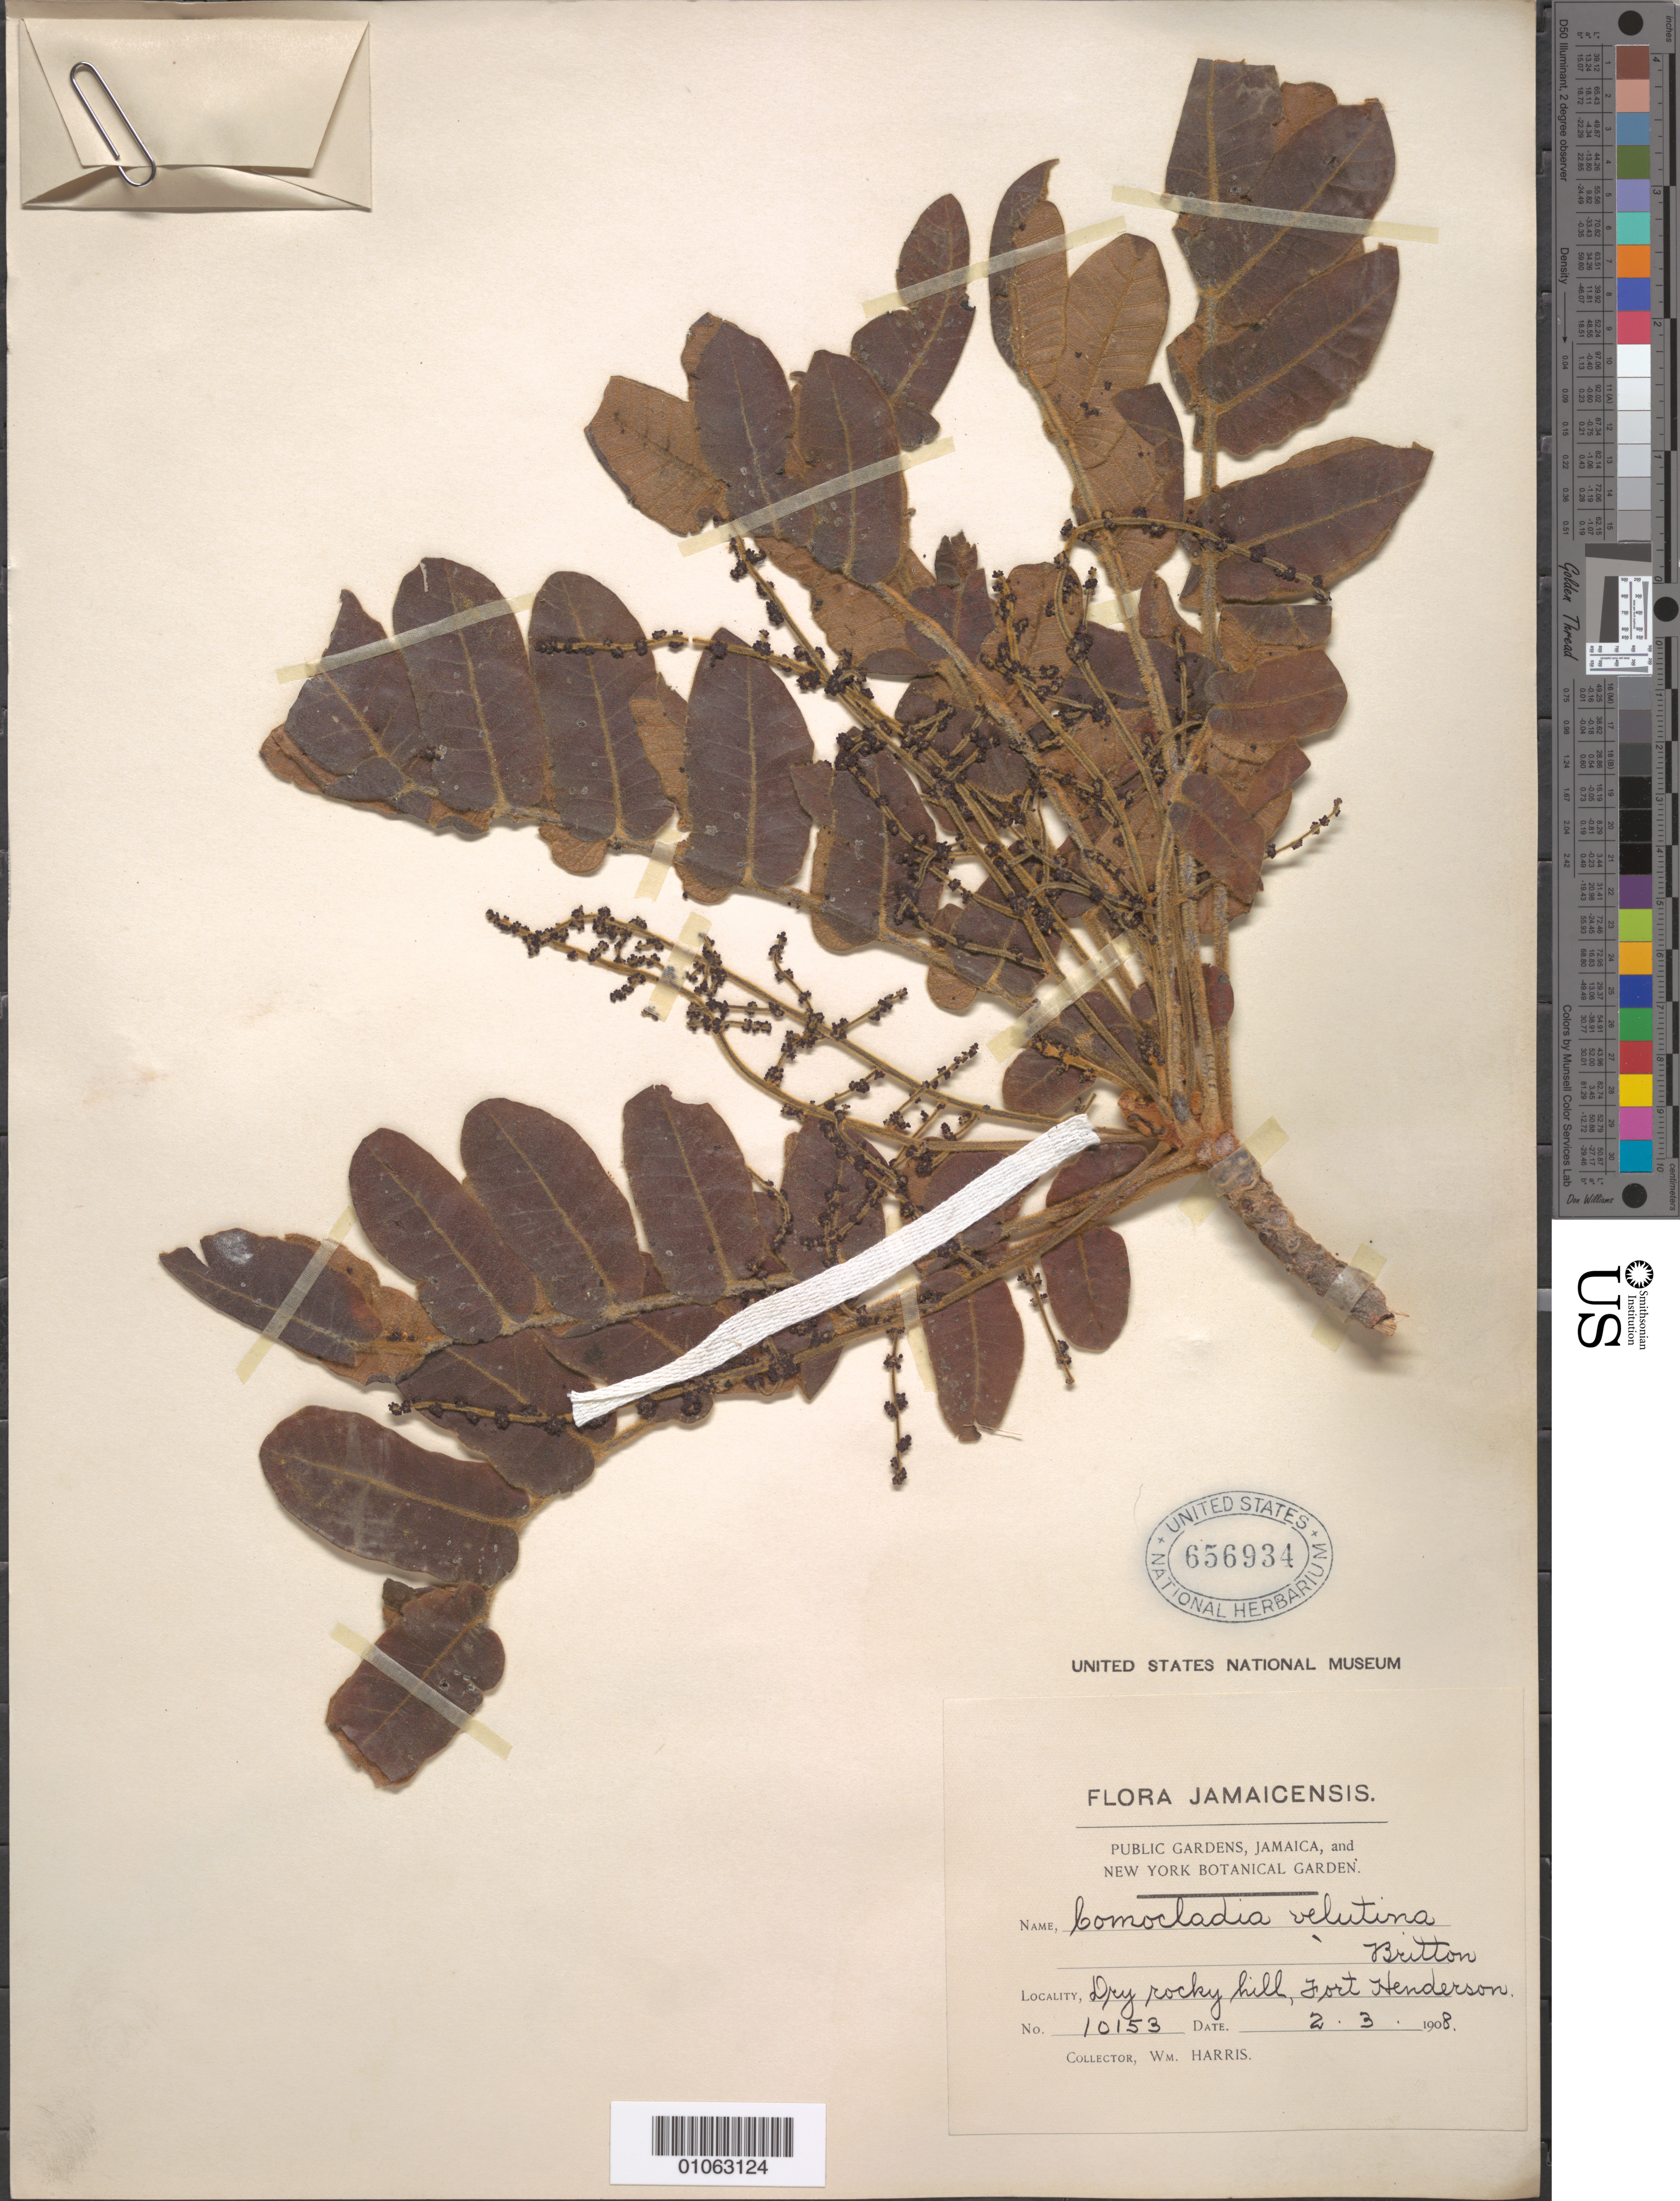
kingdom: Plantae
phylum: Tracheophyta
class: Magnoliopsida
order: Sapindales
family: Anacardiaceae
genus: Comocladia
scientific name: Comocladia velutina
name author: Britton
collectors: W. Harris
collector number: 10153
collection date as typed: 03 Feb 1908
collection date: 1908-02-03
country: Jamaica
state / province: Saint Catherine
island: Jamaica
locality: Rocky jill, Fort Henderson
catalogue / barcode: US 656934